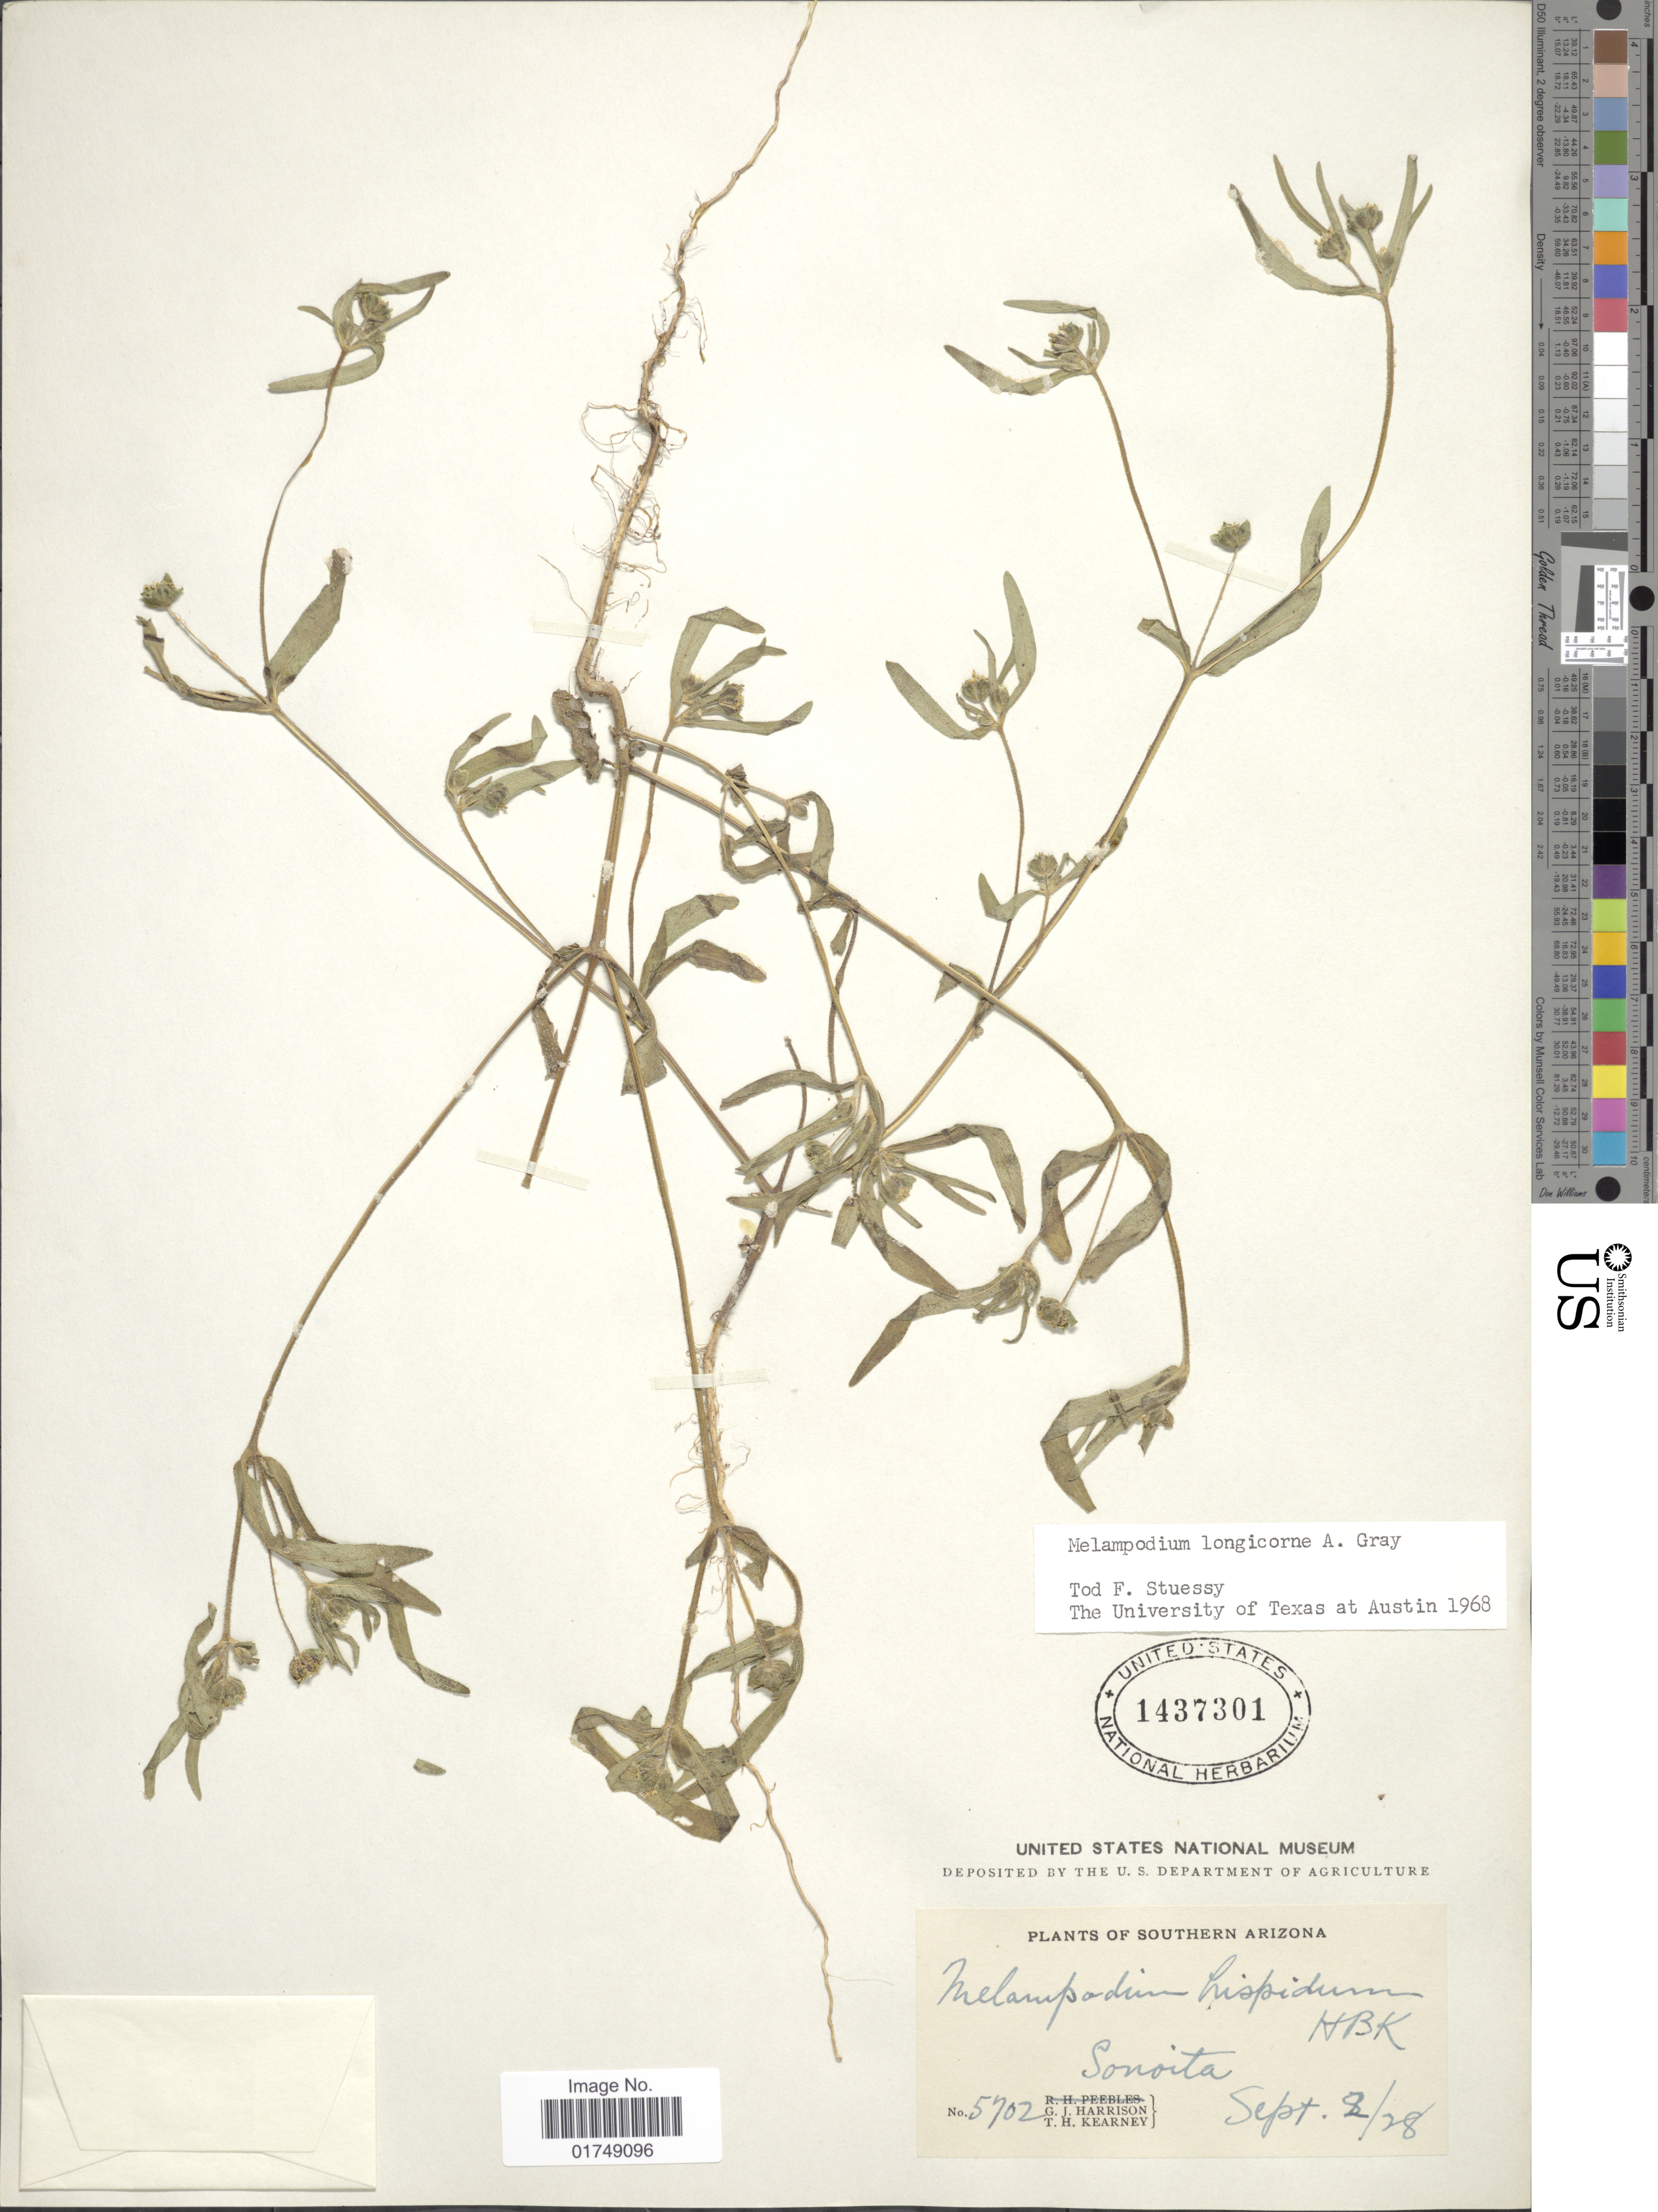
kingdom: Plantae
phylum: Tracheophyta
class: Magnoliopsida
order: Asterales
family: Asteraceae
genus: Melampodium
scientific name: Melampodium longicorne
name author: A. Gray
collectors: G. J. Harrison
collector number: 5702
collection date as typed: Transcribed d/m/y: 2/9/28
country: United States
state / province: Arizona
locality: Southern Arizona, Sonoita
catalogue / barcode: US 1437301